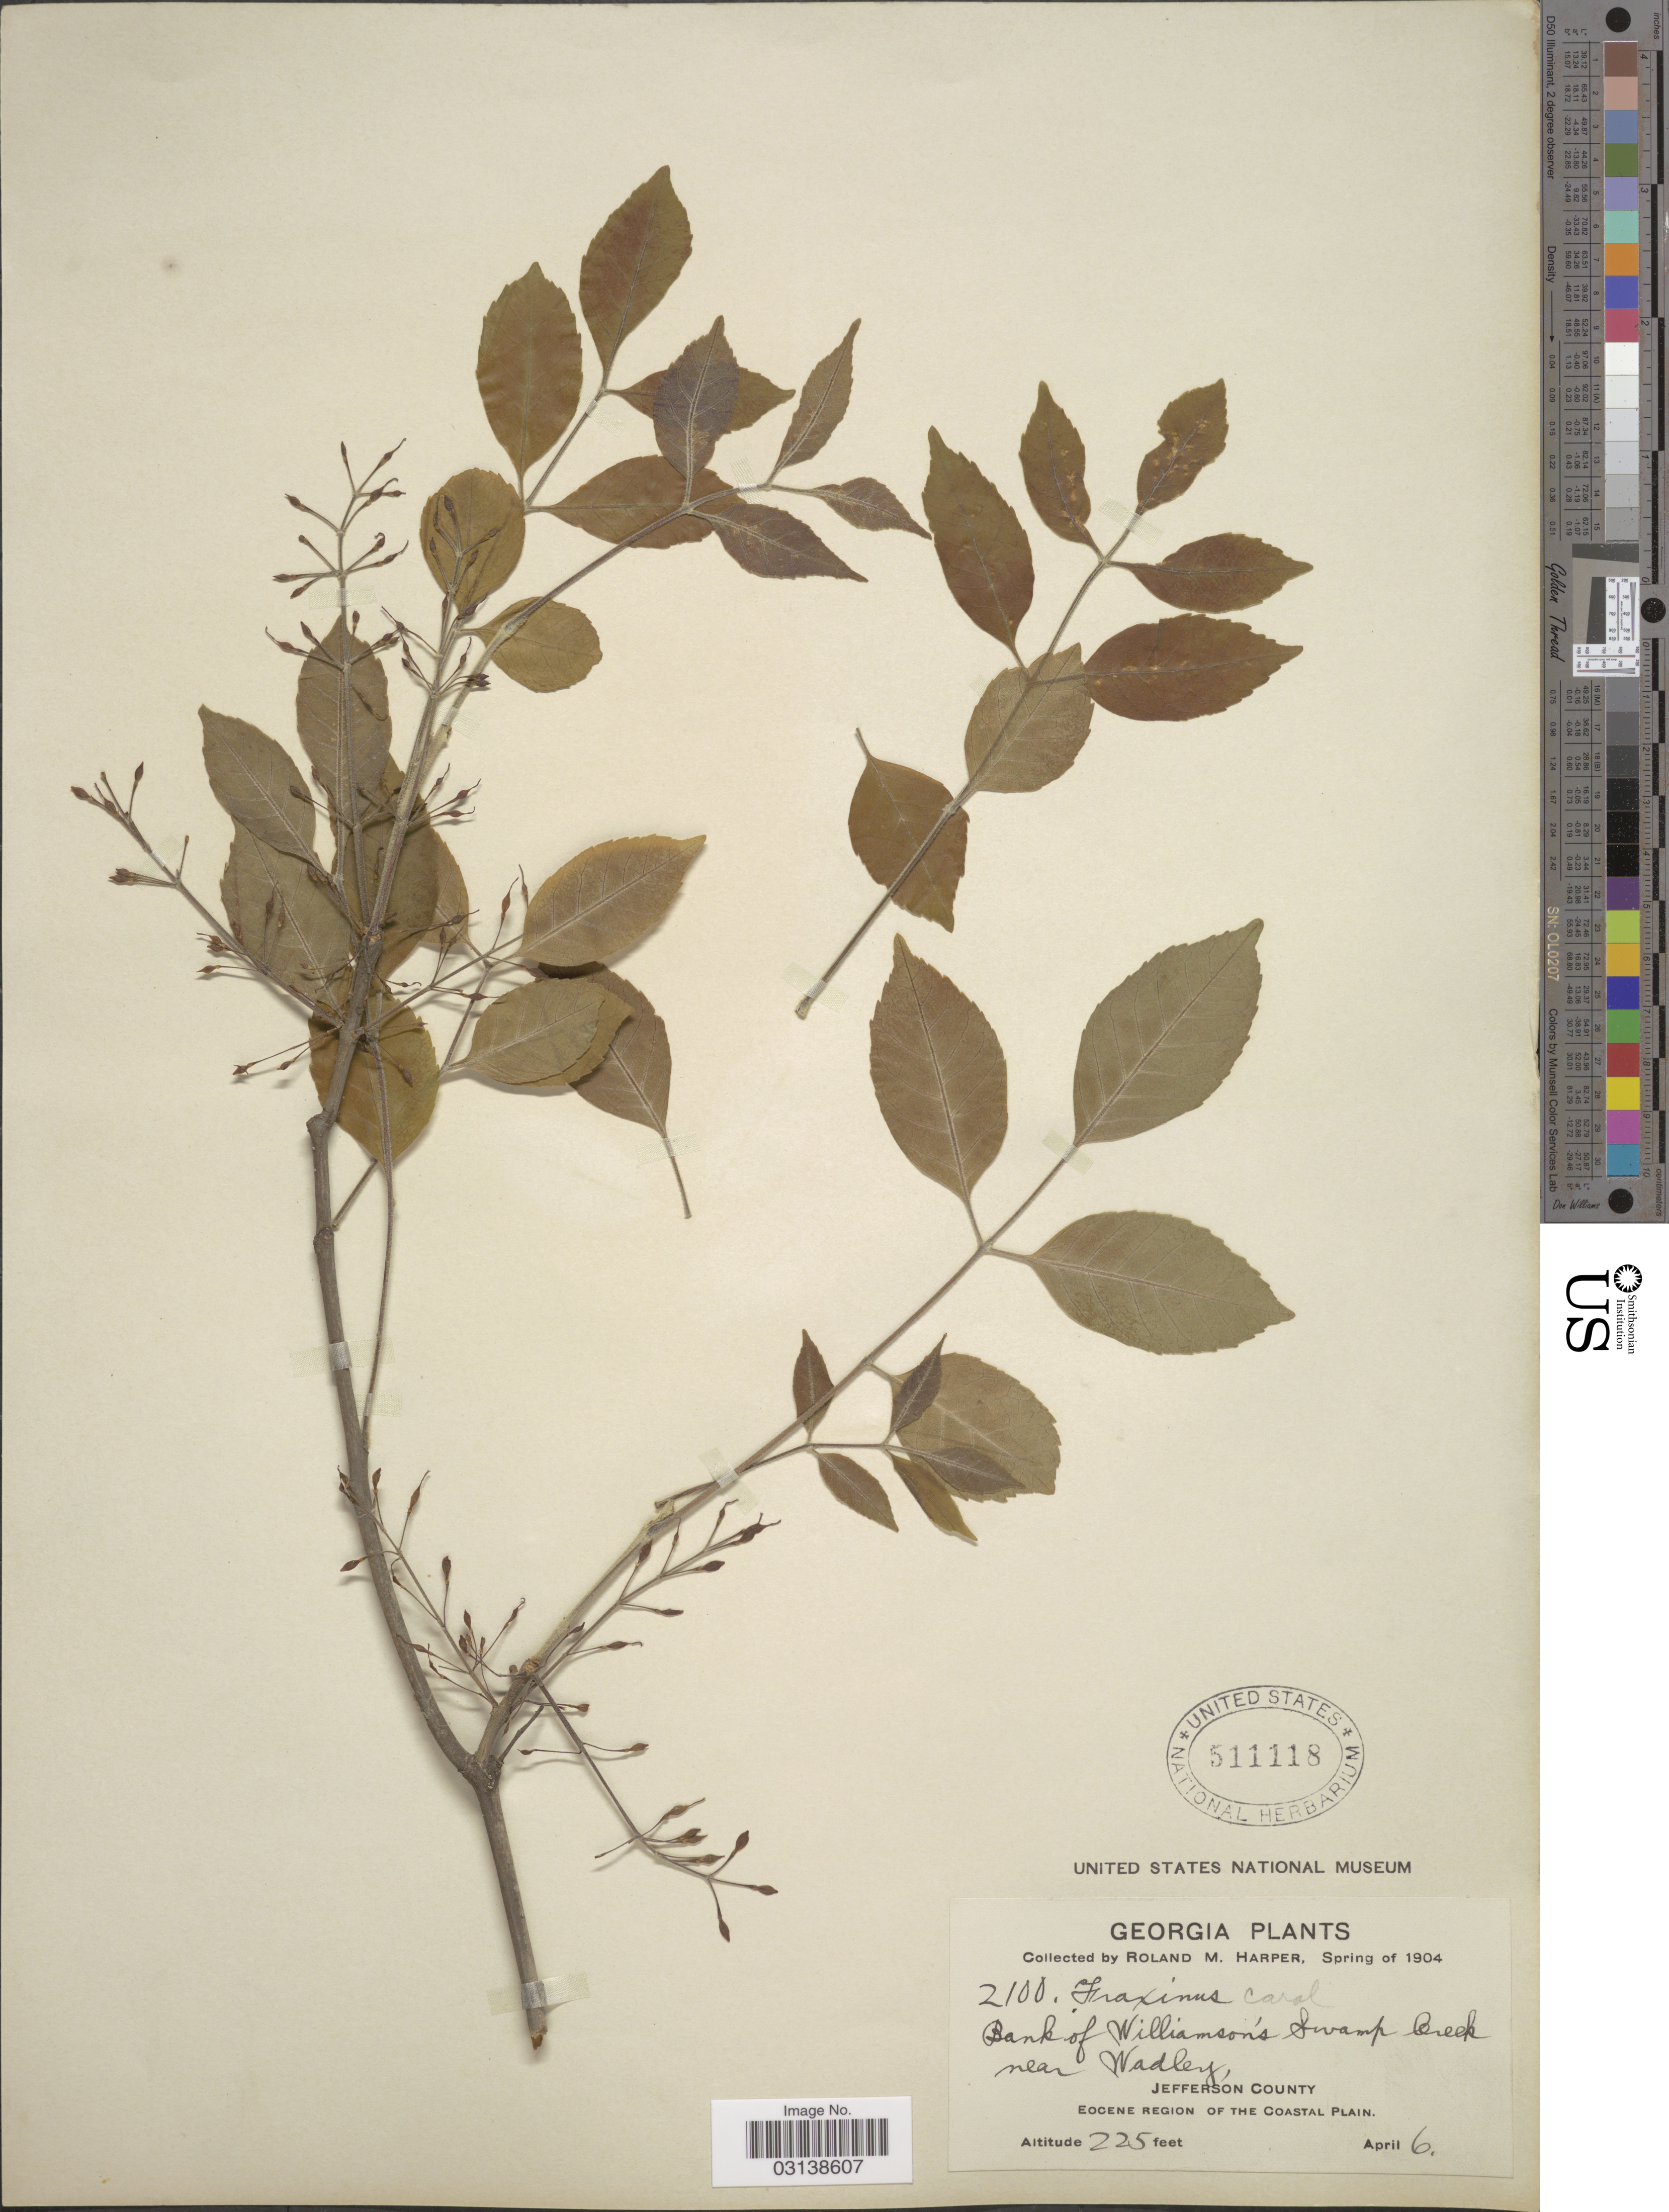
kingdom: Plantae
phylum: Tracheophyta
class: Magnoliopsida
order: Lamiales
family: Oleaceae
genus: Fraxinus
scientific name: Fraxinus caroliniana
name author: Mill.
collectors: R. M. Harper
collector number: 2100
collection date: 1904-04-06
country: United States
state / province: Georgia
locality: Bank of Williamson's Swamp Creek near Wadley. Jefferson County. Eocene Region of the Coastal Plain.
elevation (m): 69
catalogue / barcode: US 511118